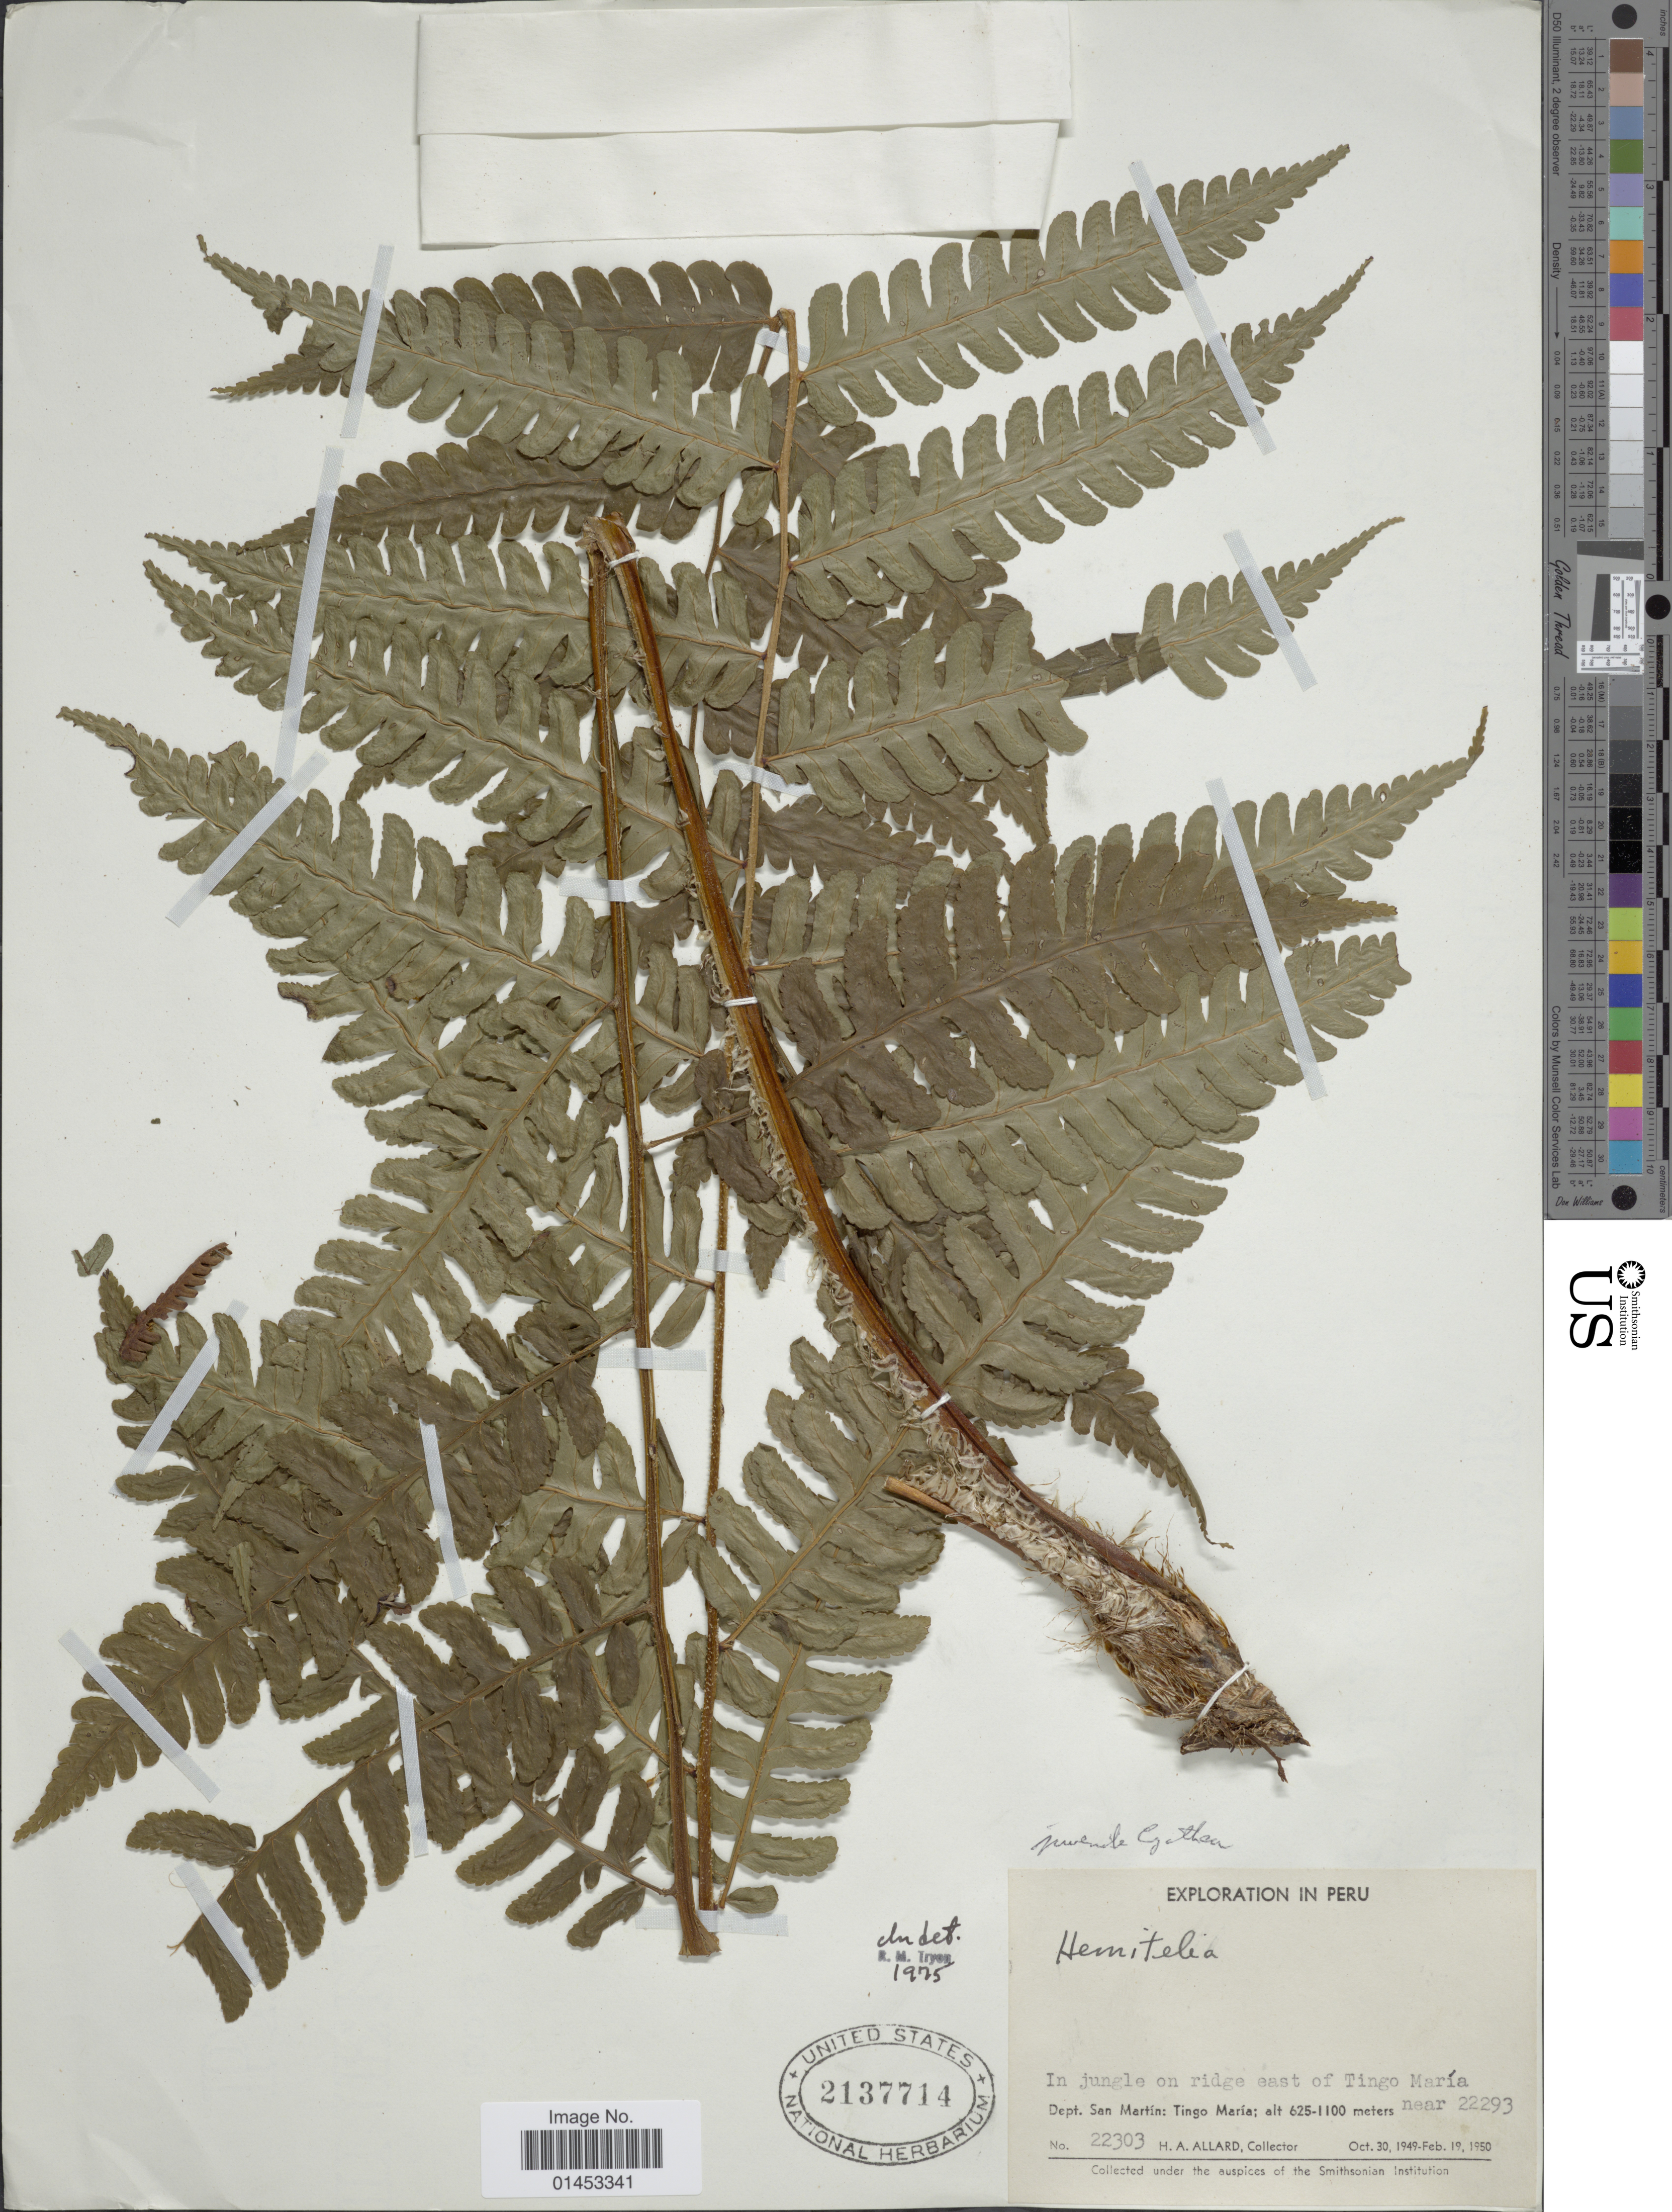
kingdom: Plantae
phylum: Tracheophyta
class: Polypodiopsida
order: Cyatheales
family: Cyatheaceae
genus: Cyathea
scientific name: Cyathea sp.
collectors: H. A. Allard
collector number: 22303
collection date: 1949-10-30/1950-02-19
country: Peru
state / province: San Martín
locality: In jungle on ridge east of Tingo Maria, near 22293, Dept. San Martín: Tingo Maria.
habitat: in jungle on ridge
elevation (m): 625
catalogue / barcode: US 2137714